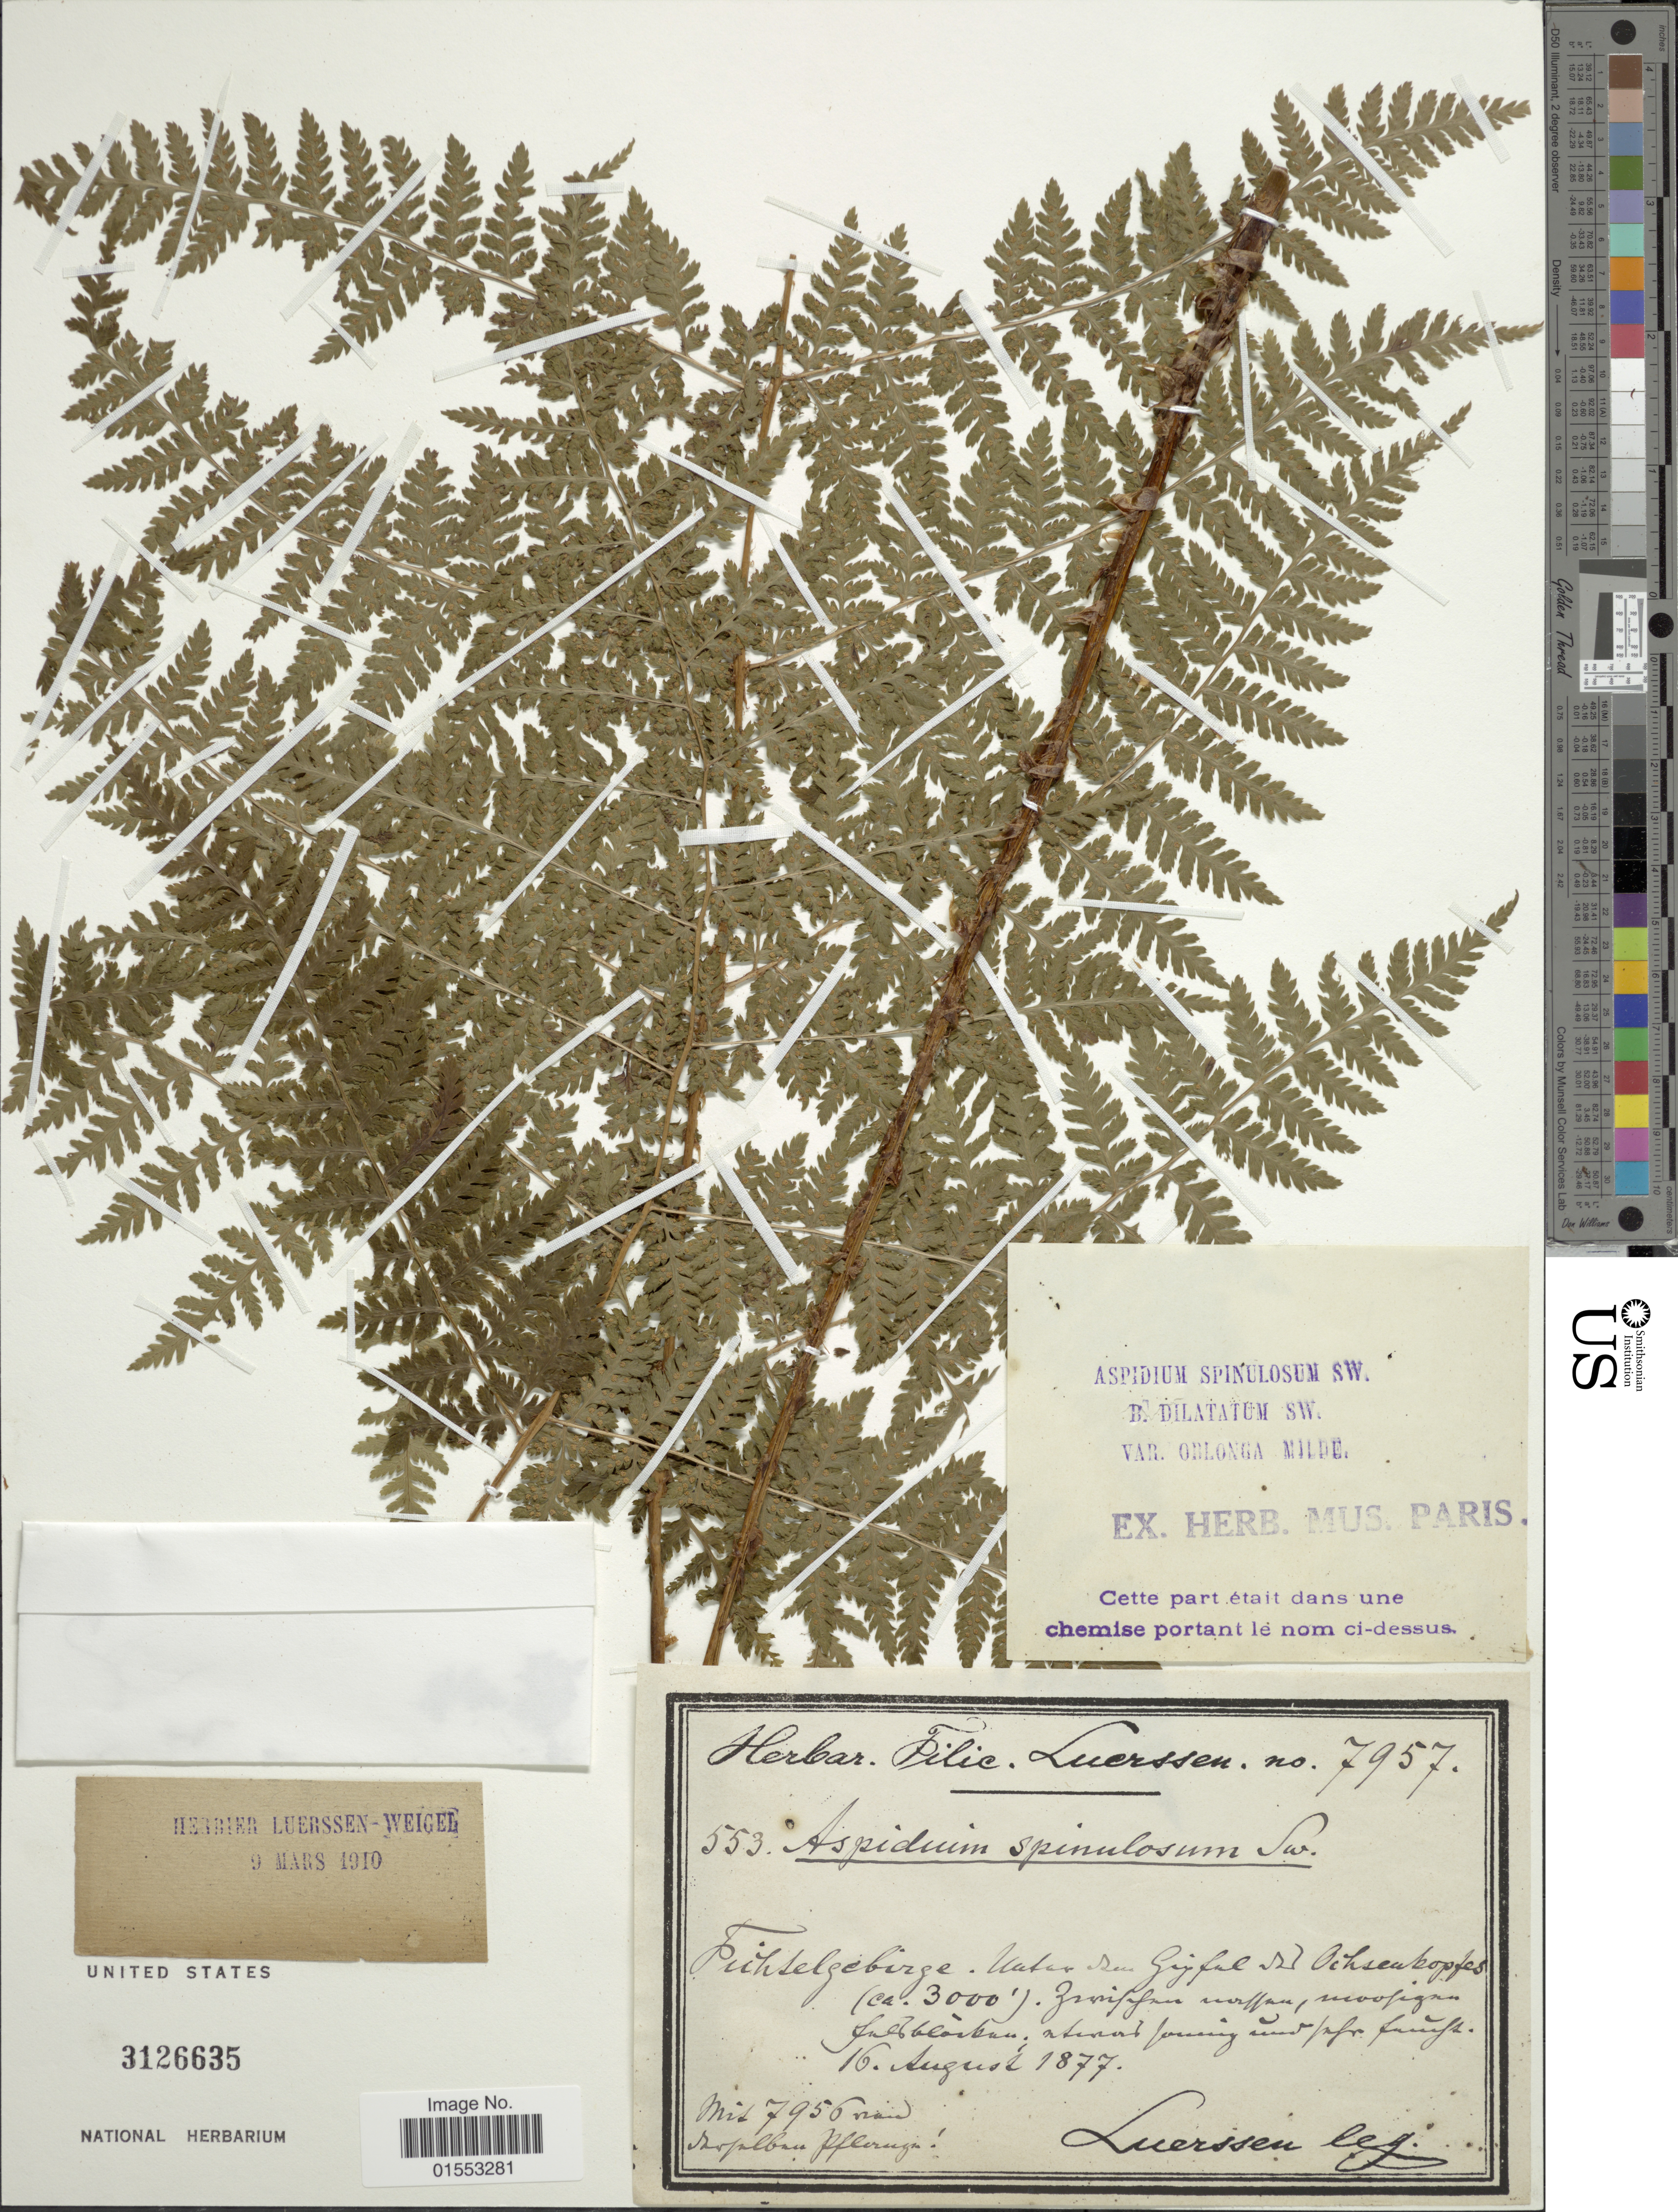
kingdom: Plantae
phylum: Tracheophyta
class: Polypodiopsida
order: Polypodiales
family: Dryopteridaceae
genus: Dryopteris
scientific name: Dryopteris dilatata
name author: (Hoffm.) A. Gray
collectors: Luerssen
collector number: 553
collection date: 1877-08-16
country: Germany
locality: Fuhlegebirge: Walter dem Grifle ved Oihsenhopfes grinfifen worfen moofigen [interpreted]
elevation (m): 914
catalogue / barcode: US 3126635